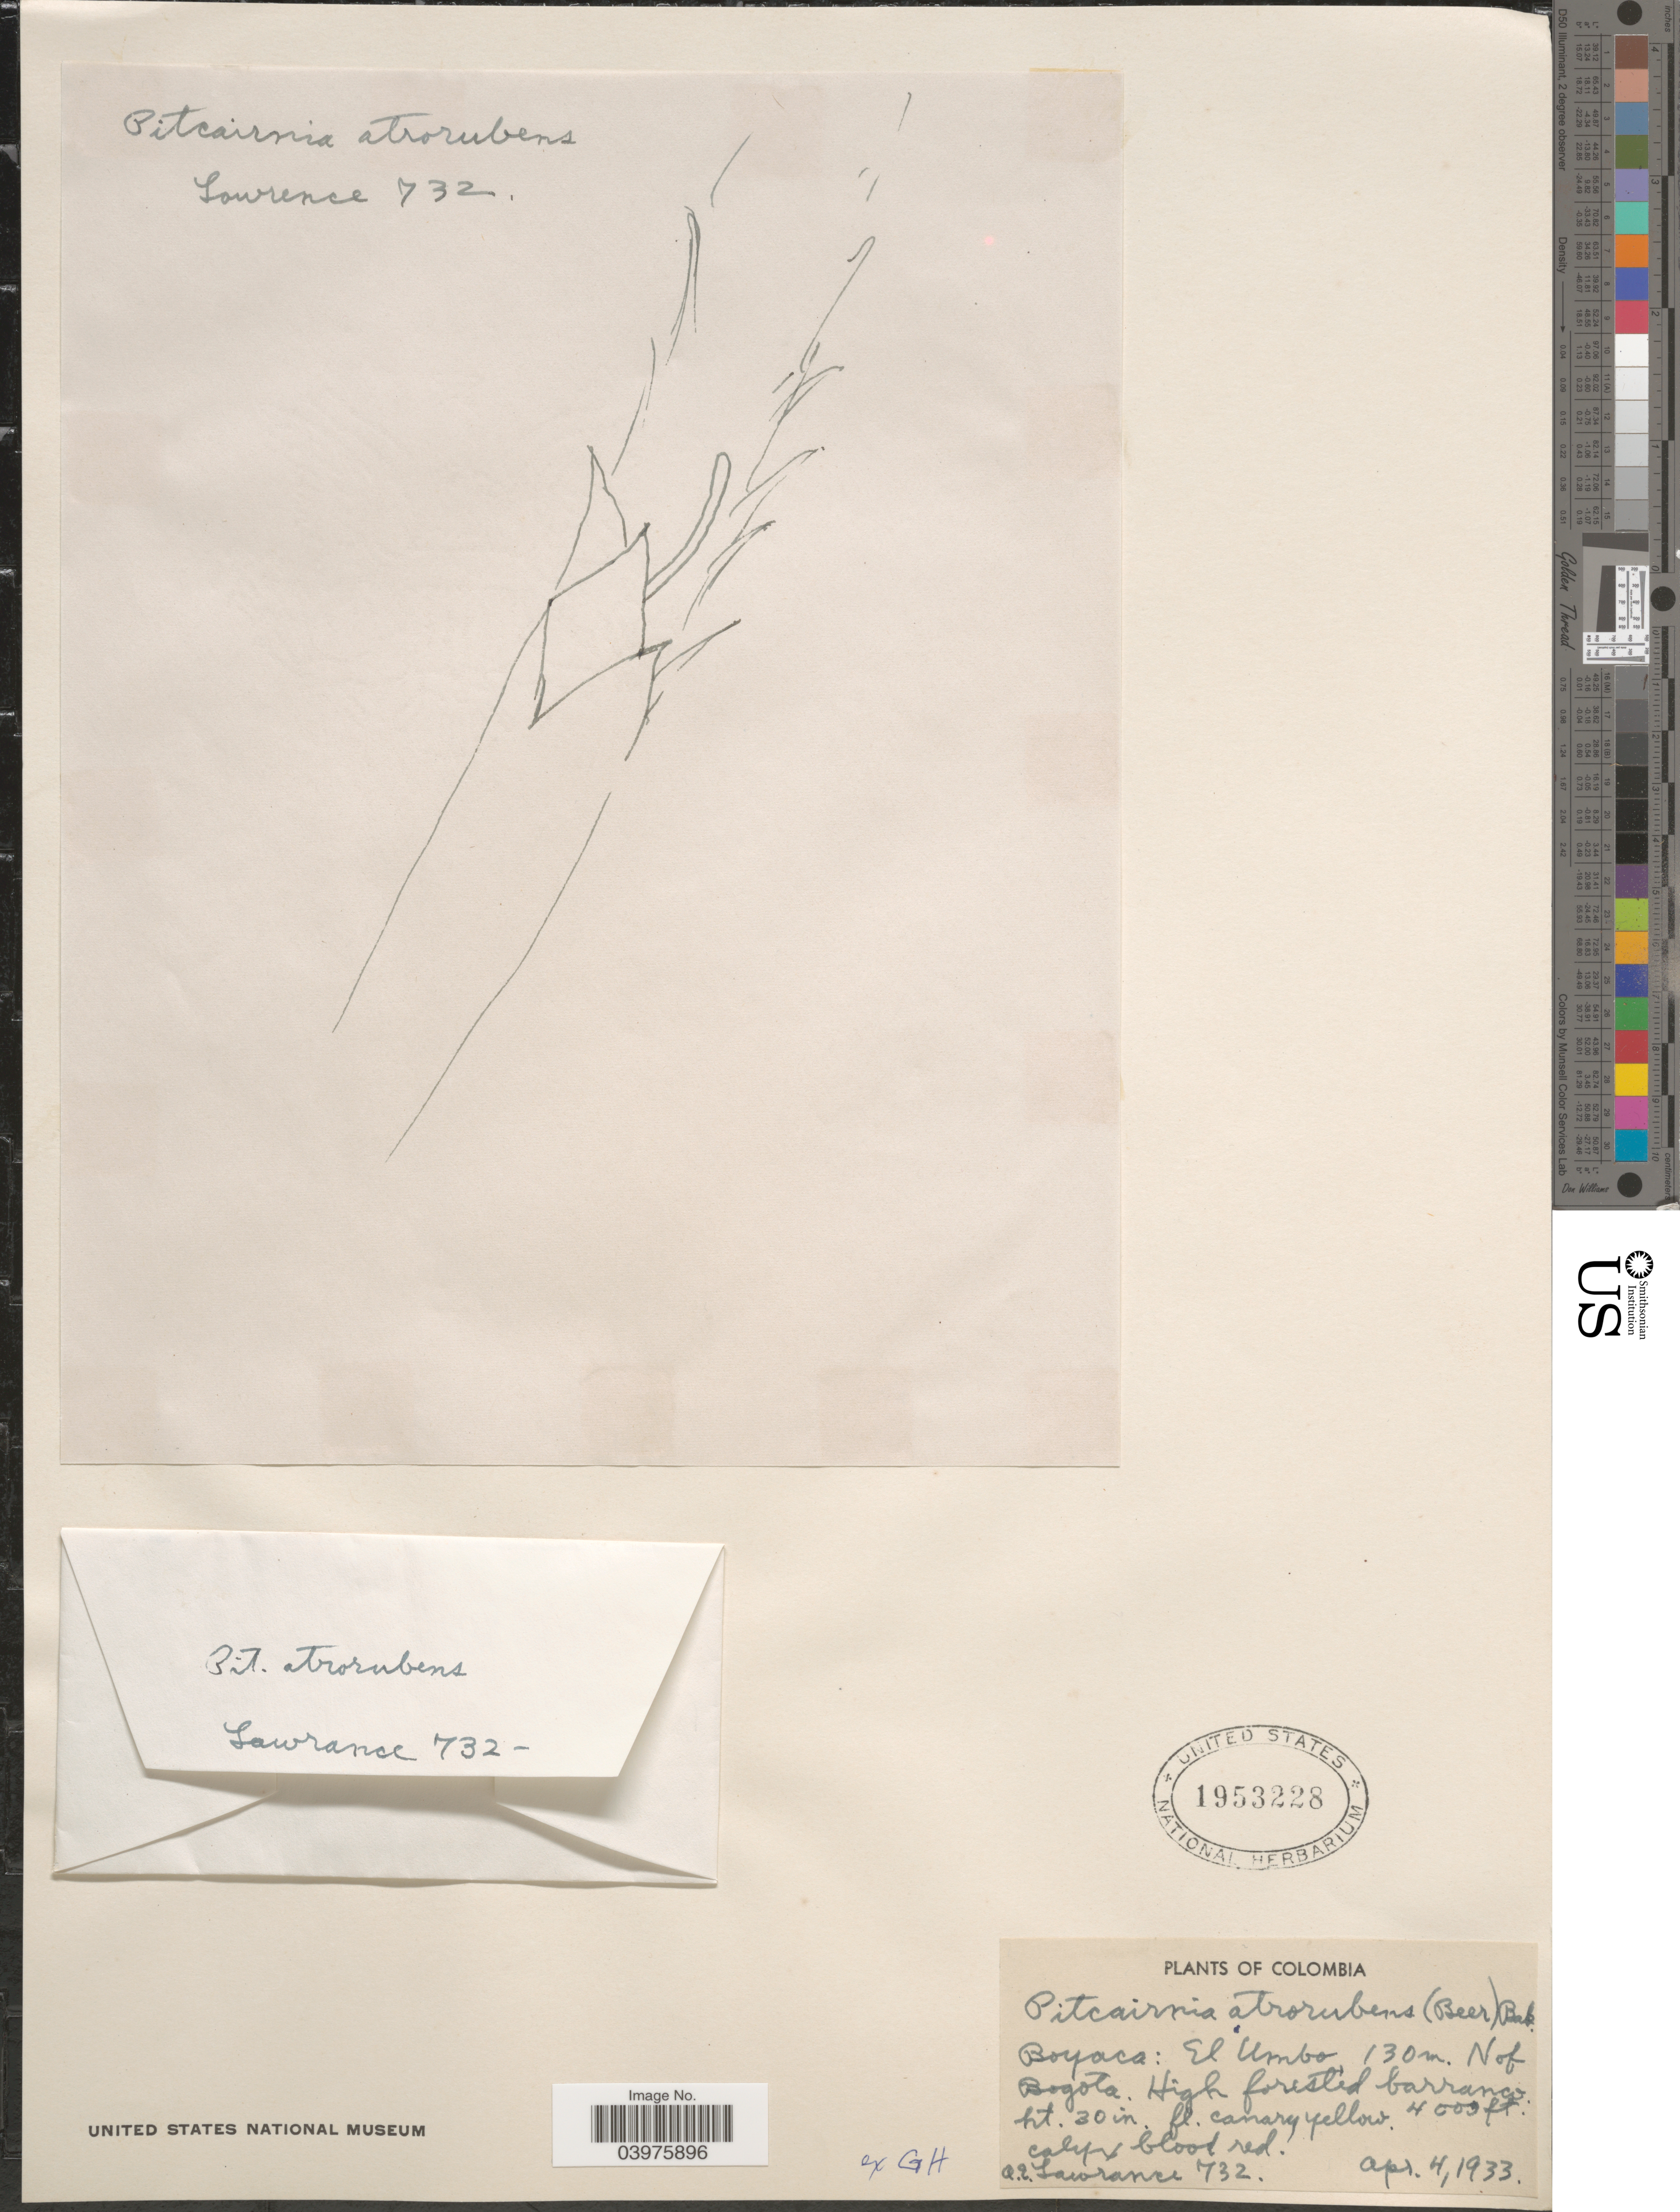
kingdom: Plantae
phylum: Tracheophyta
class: Liliopsida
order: Poales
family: Bromeliaceae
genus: Pitcairnia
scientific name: Pitcairnia atrorubens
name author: (Beer) Baker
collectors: A. Lawrance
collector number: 732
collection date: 1933-04-04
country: Colombia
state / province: Boyacá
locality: El Umbo 130 m. N of Bogota. High forested barranco.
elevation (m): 1219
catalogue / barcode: US 1953228